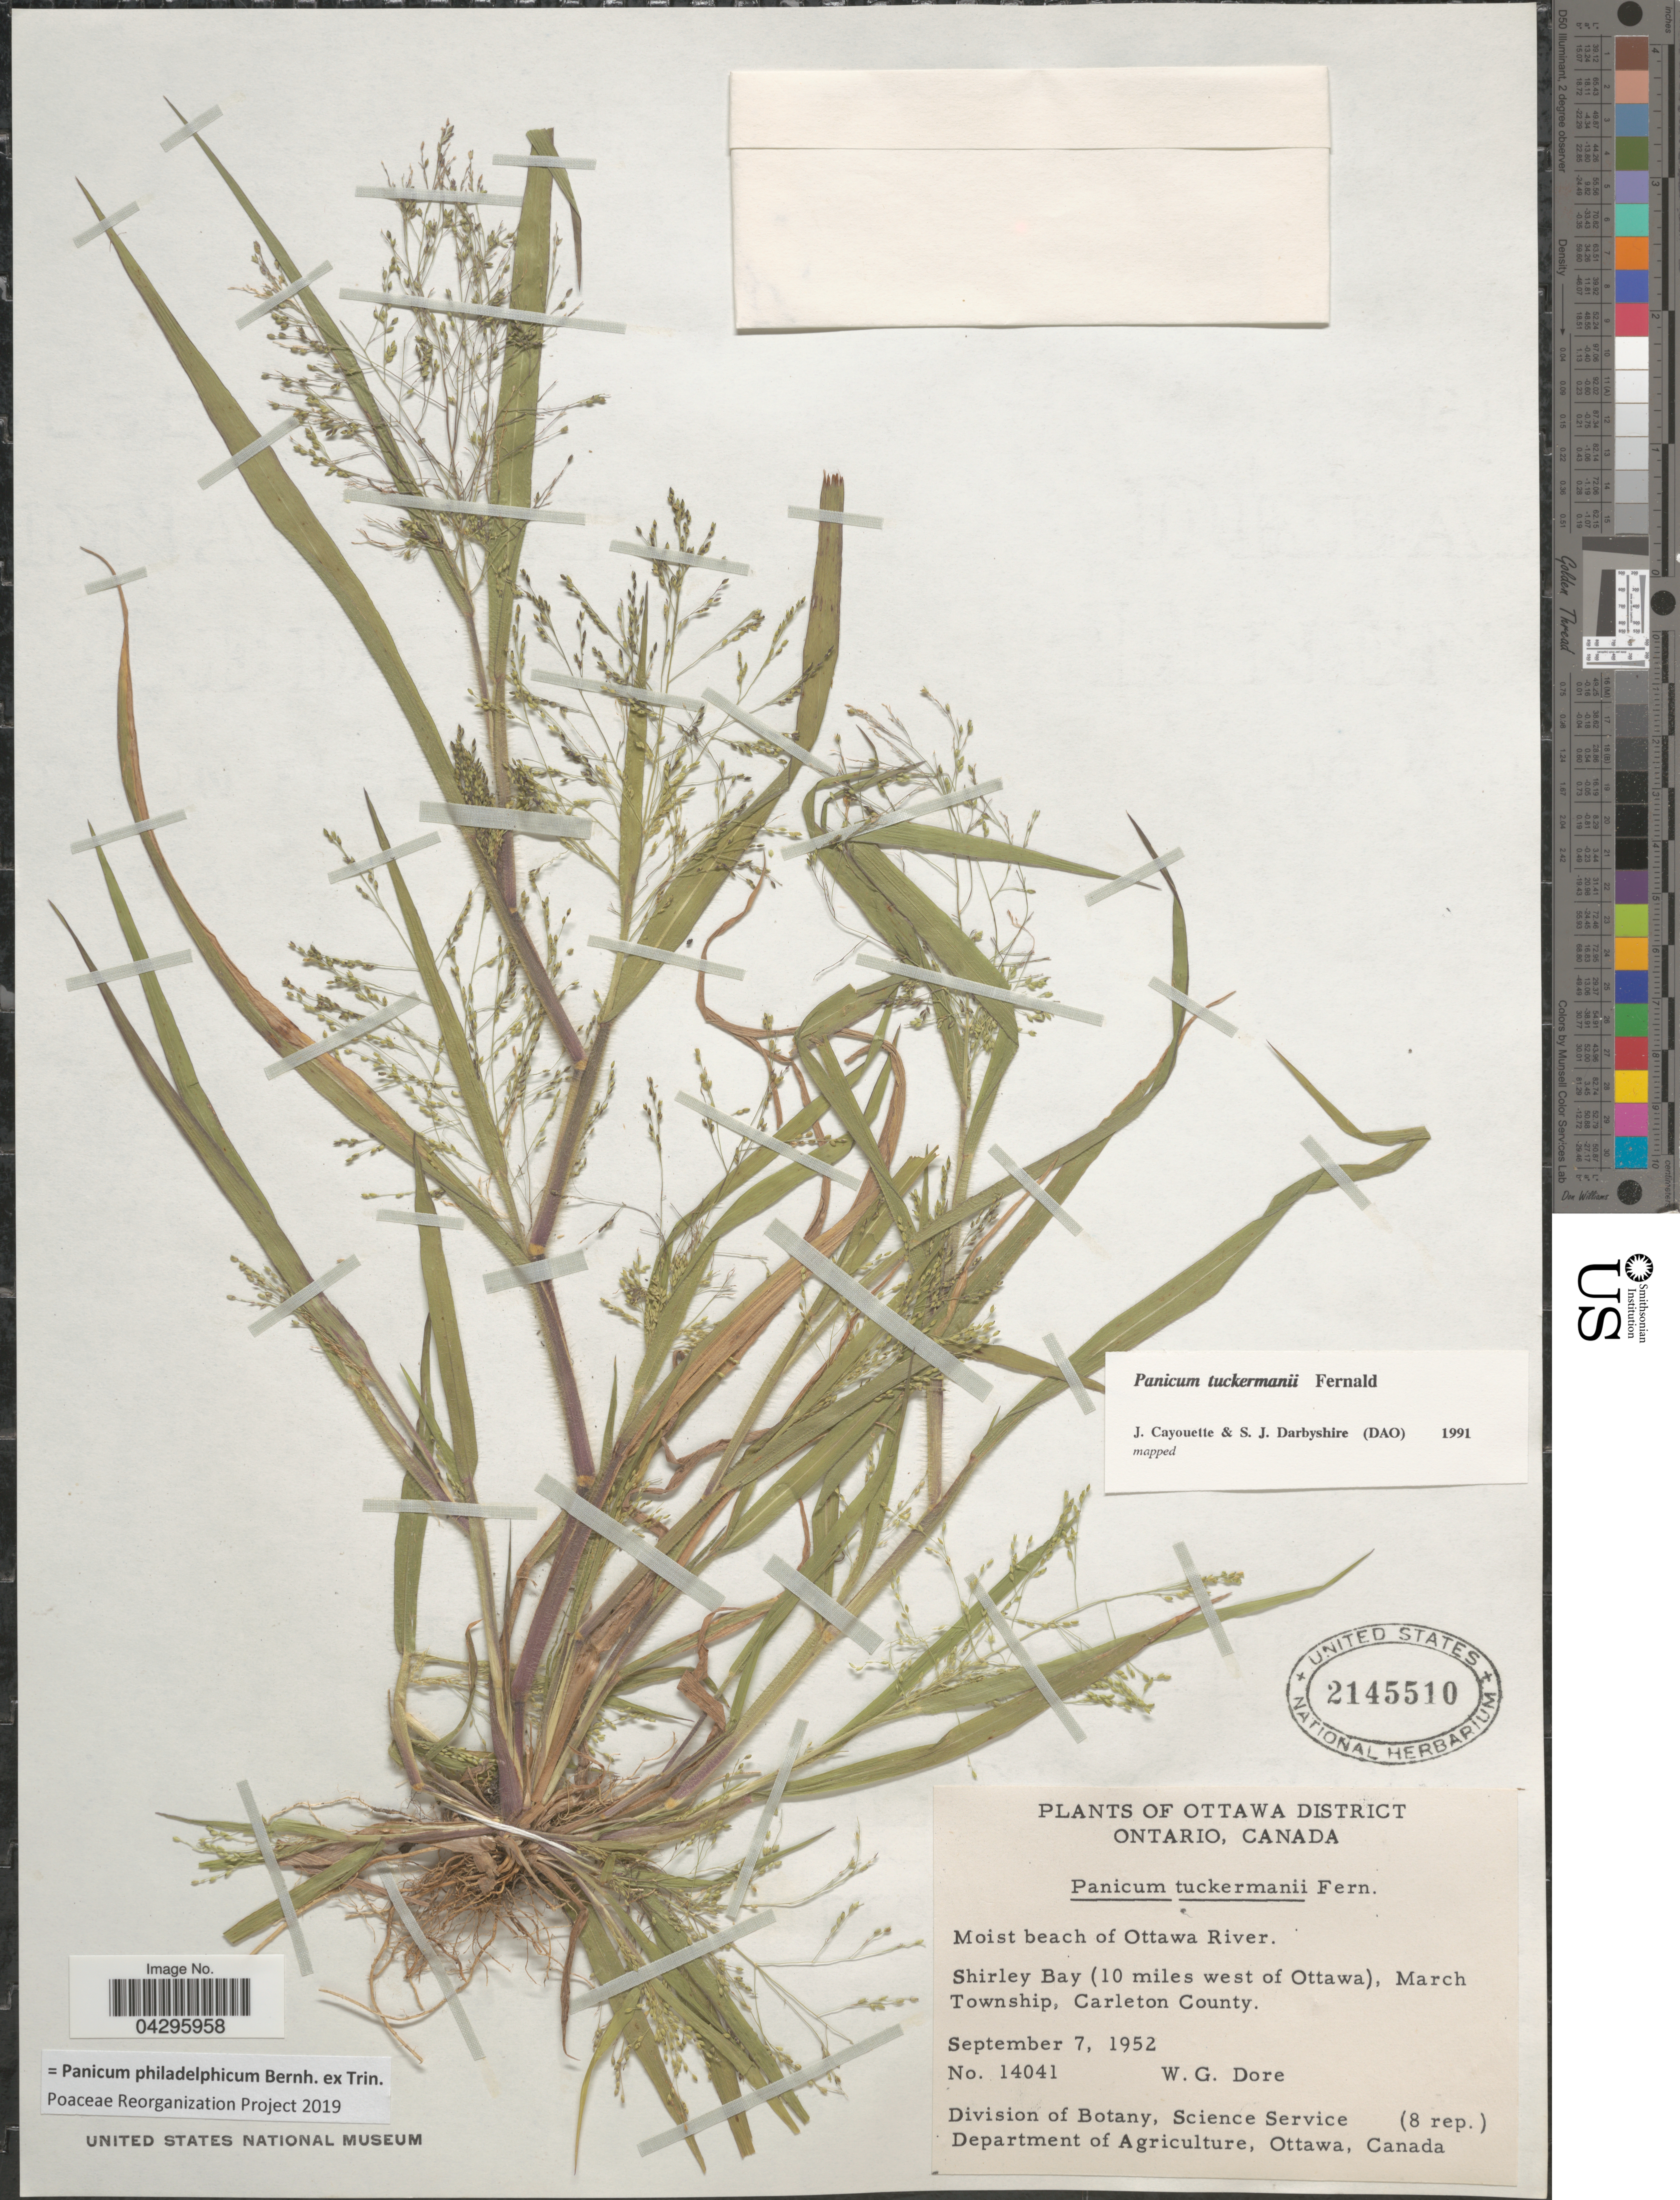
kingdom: Plantae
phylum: Tracheophyta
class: Liliopsida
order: Poales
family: Poaceae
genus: Panicum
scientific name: Panicum philadelphicum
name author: Bernh. ex Trin.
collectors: W. Dore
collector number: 14041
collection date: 1952-09-07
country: Canada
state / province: Ontario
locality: Ottawa District. Moist beach of Ottawa River. Shirley Bay (10 miles west of Ottawa), March Township, Carleton County.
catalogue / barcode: US 2145510